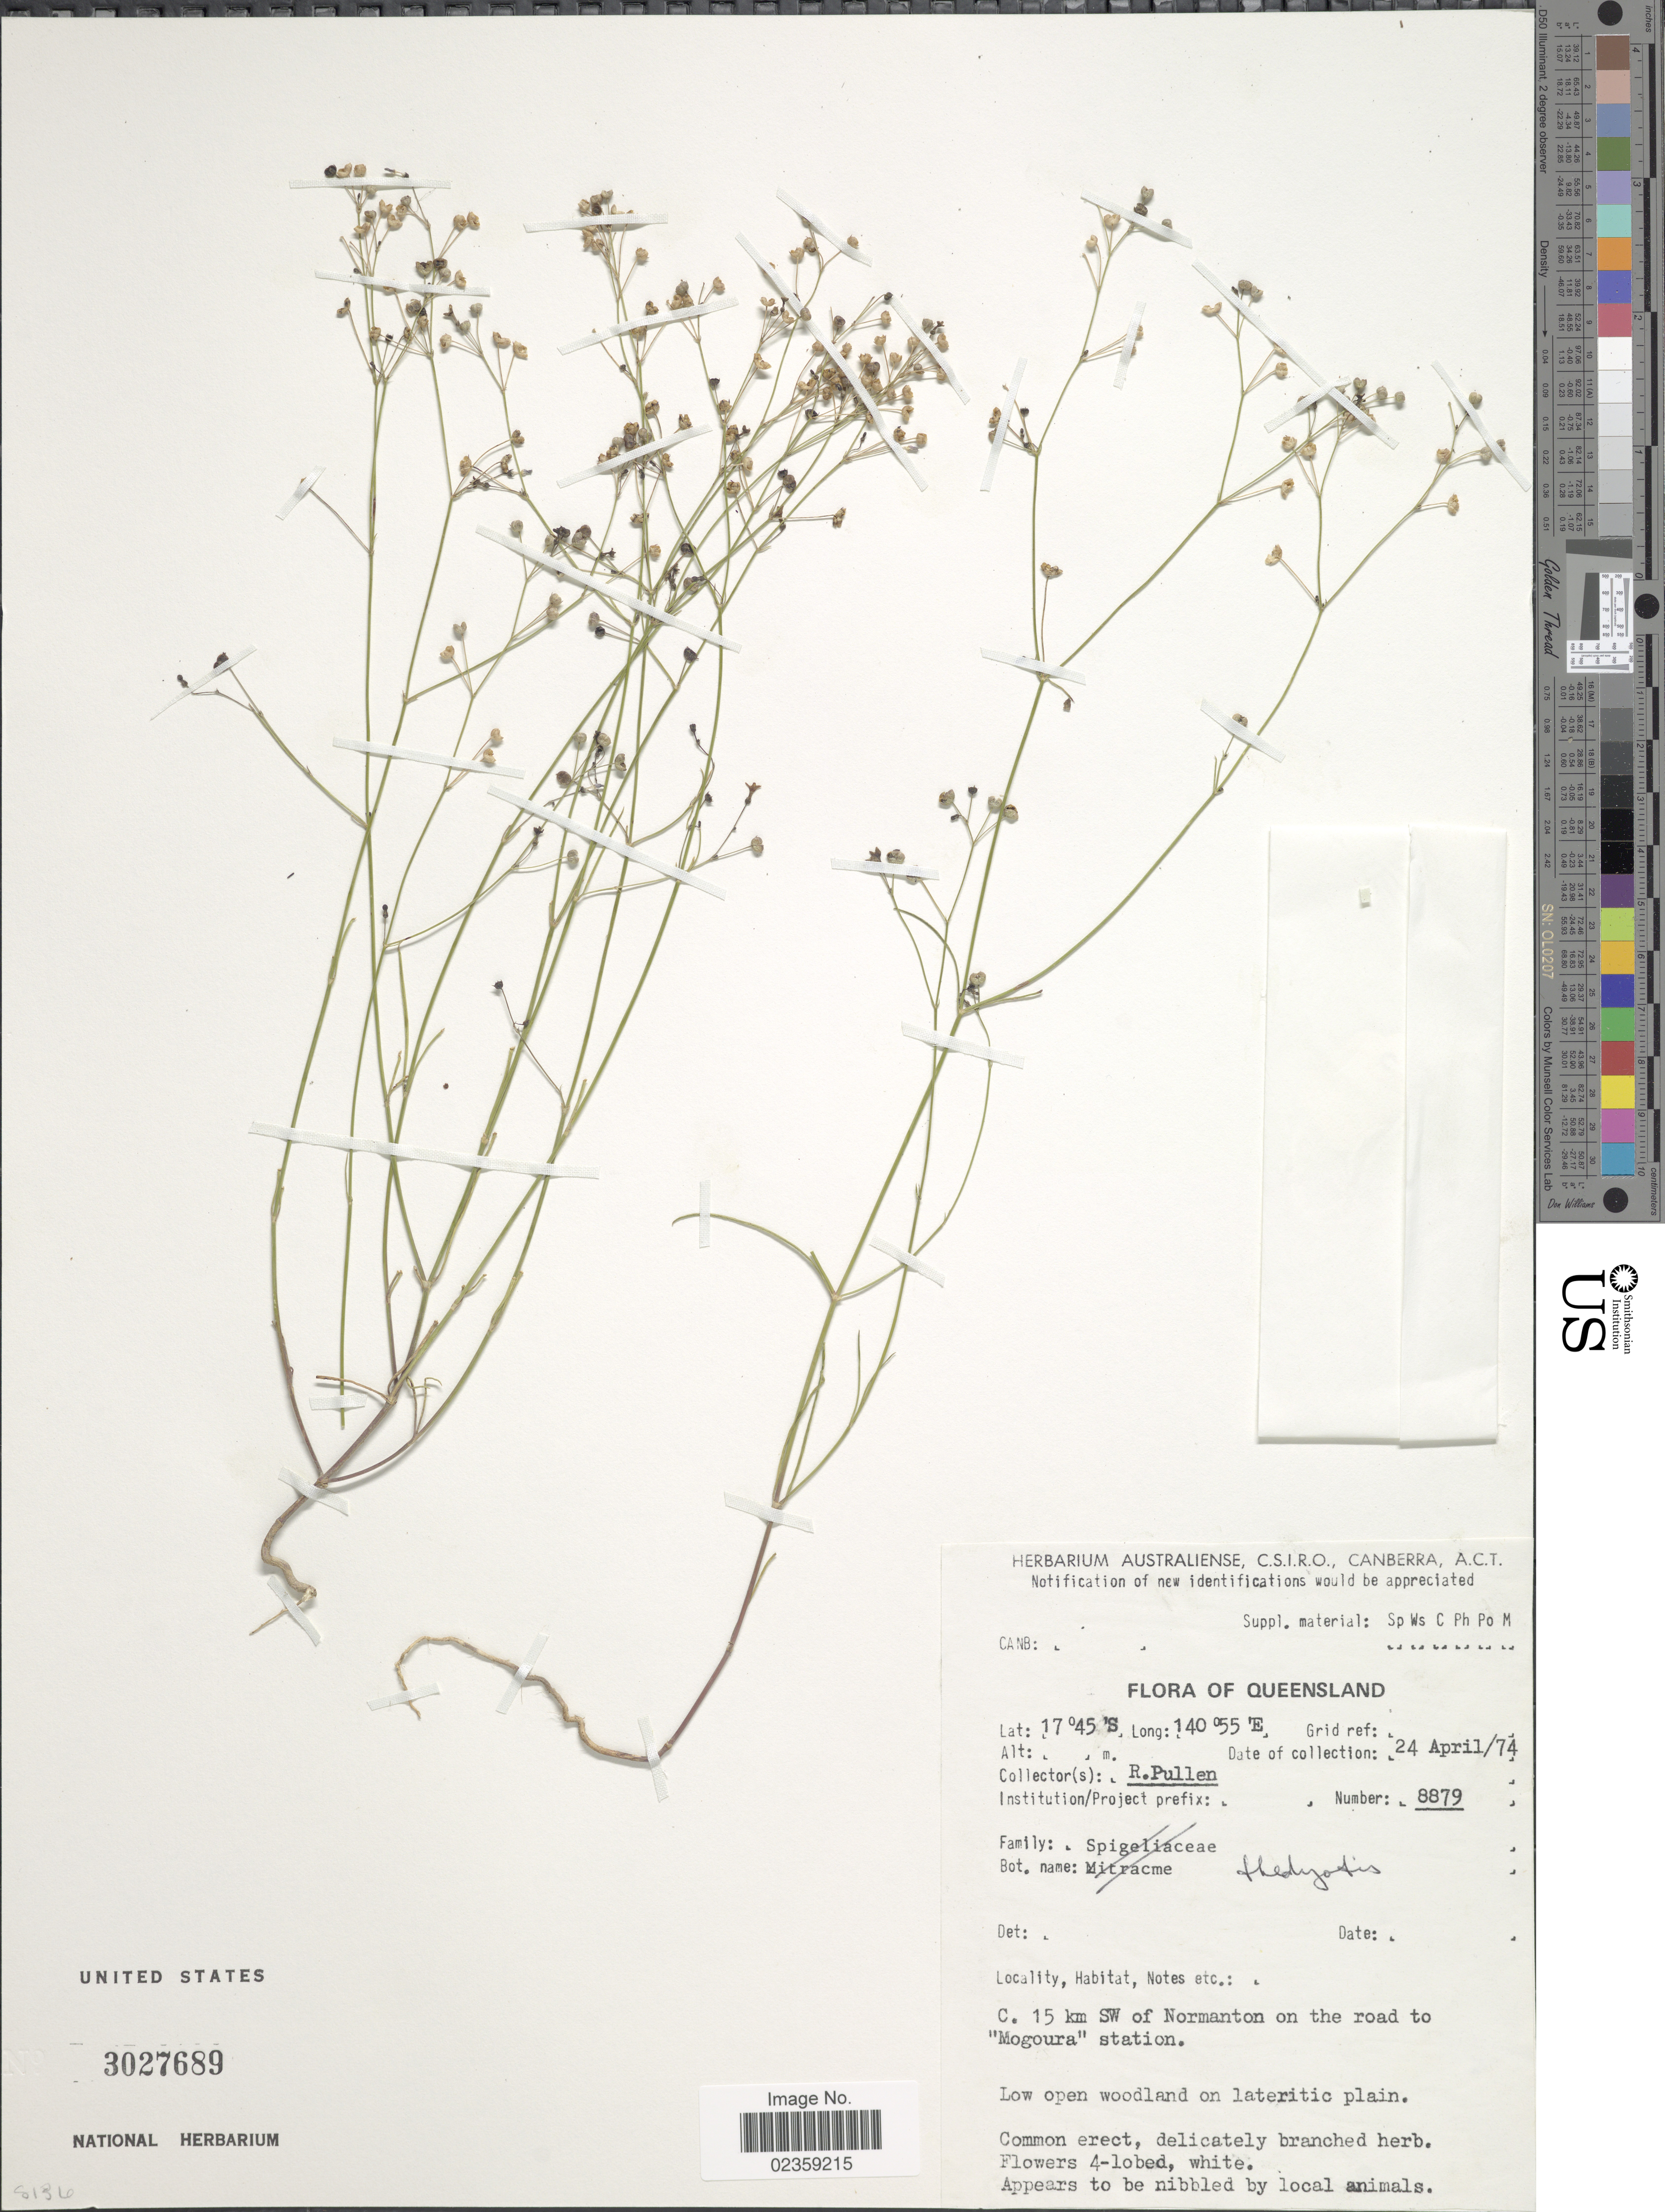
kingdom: Plantae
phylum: Tracheophyta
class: Magnoliopsida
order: Gentianales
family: Rubiaceae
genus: Oldenlandia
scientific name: Oldenlandia sp.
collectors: R. Pullen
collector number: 8879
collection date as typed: Transcribed d/m/y: 24/4/74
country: Australia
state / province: Queensland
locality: C. 15 km SW of Normanton on the road to "Mogoura" station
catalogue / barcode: US 3027689